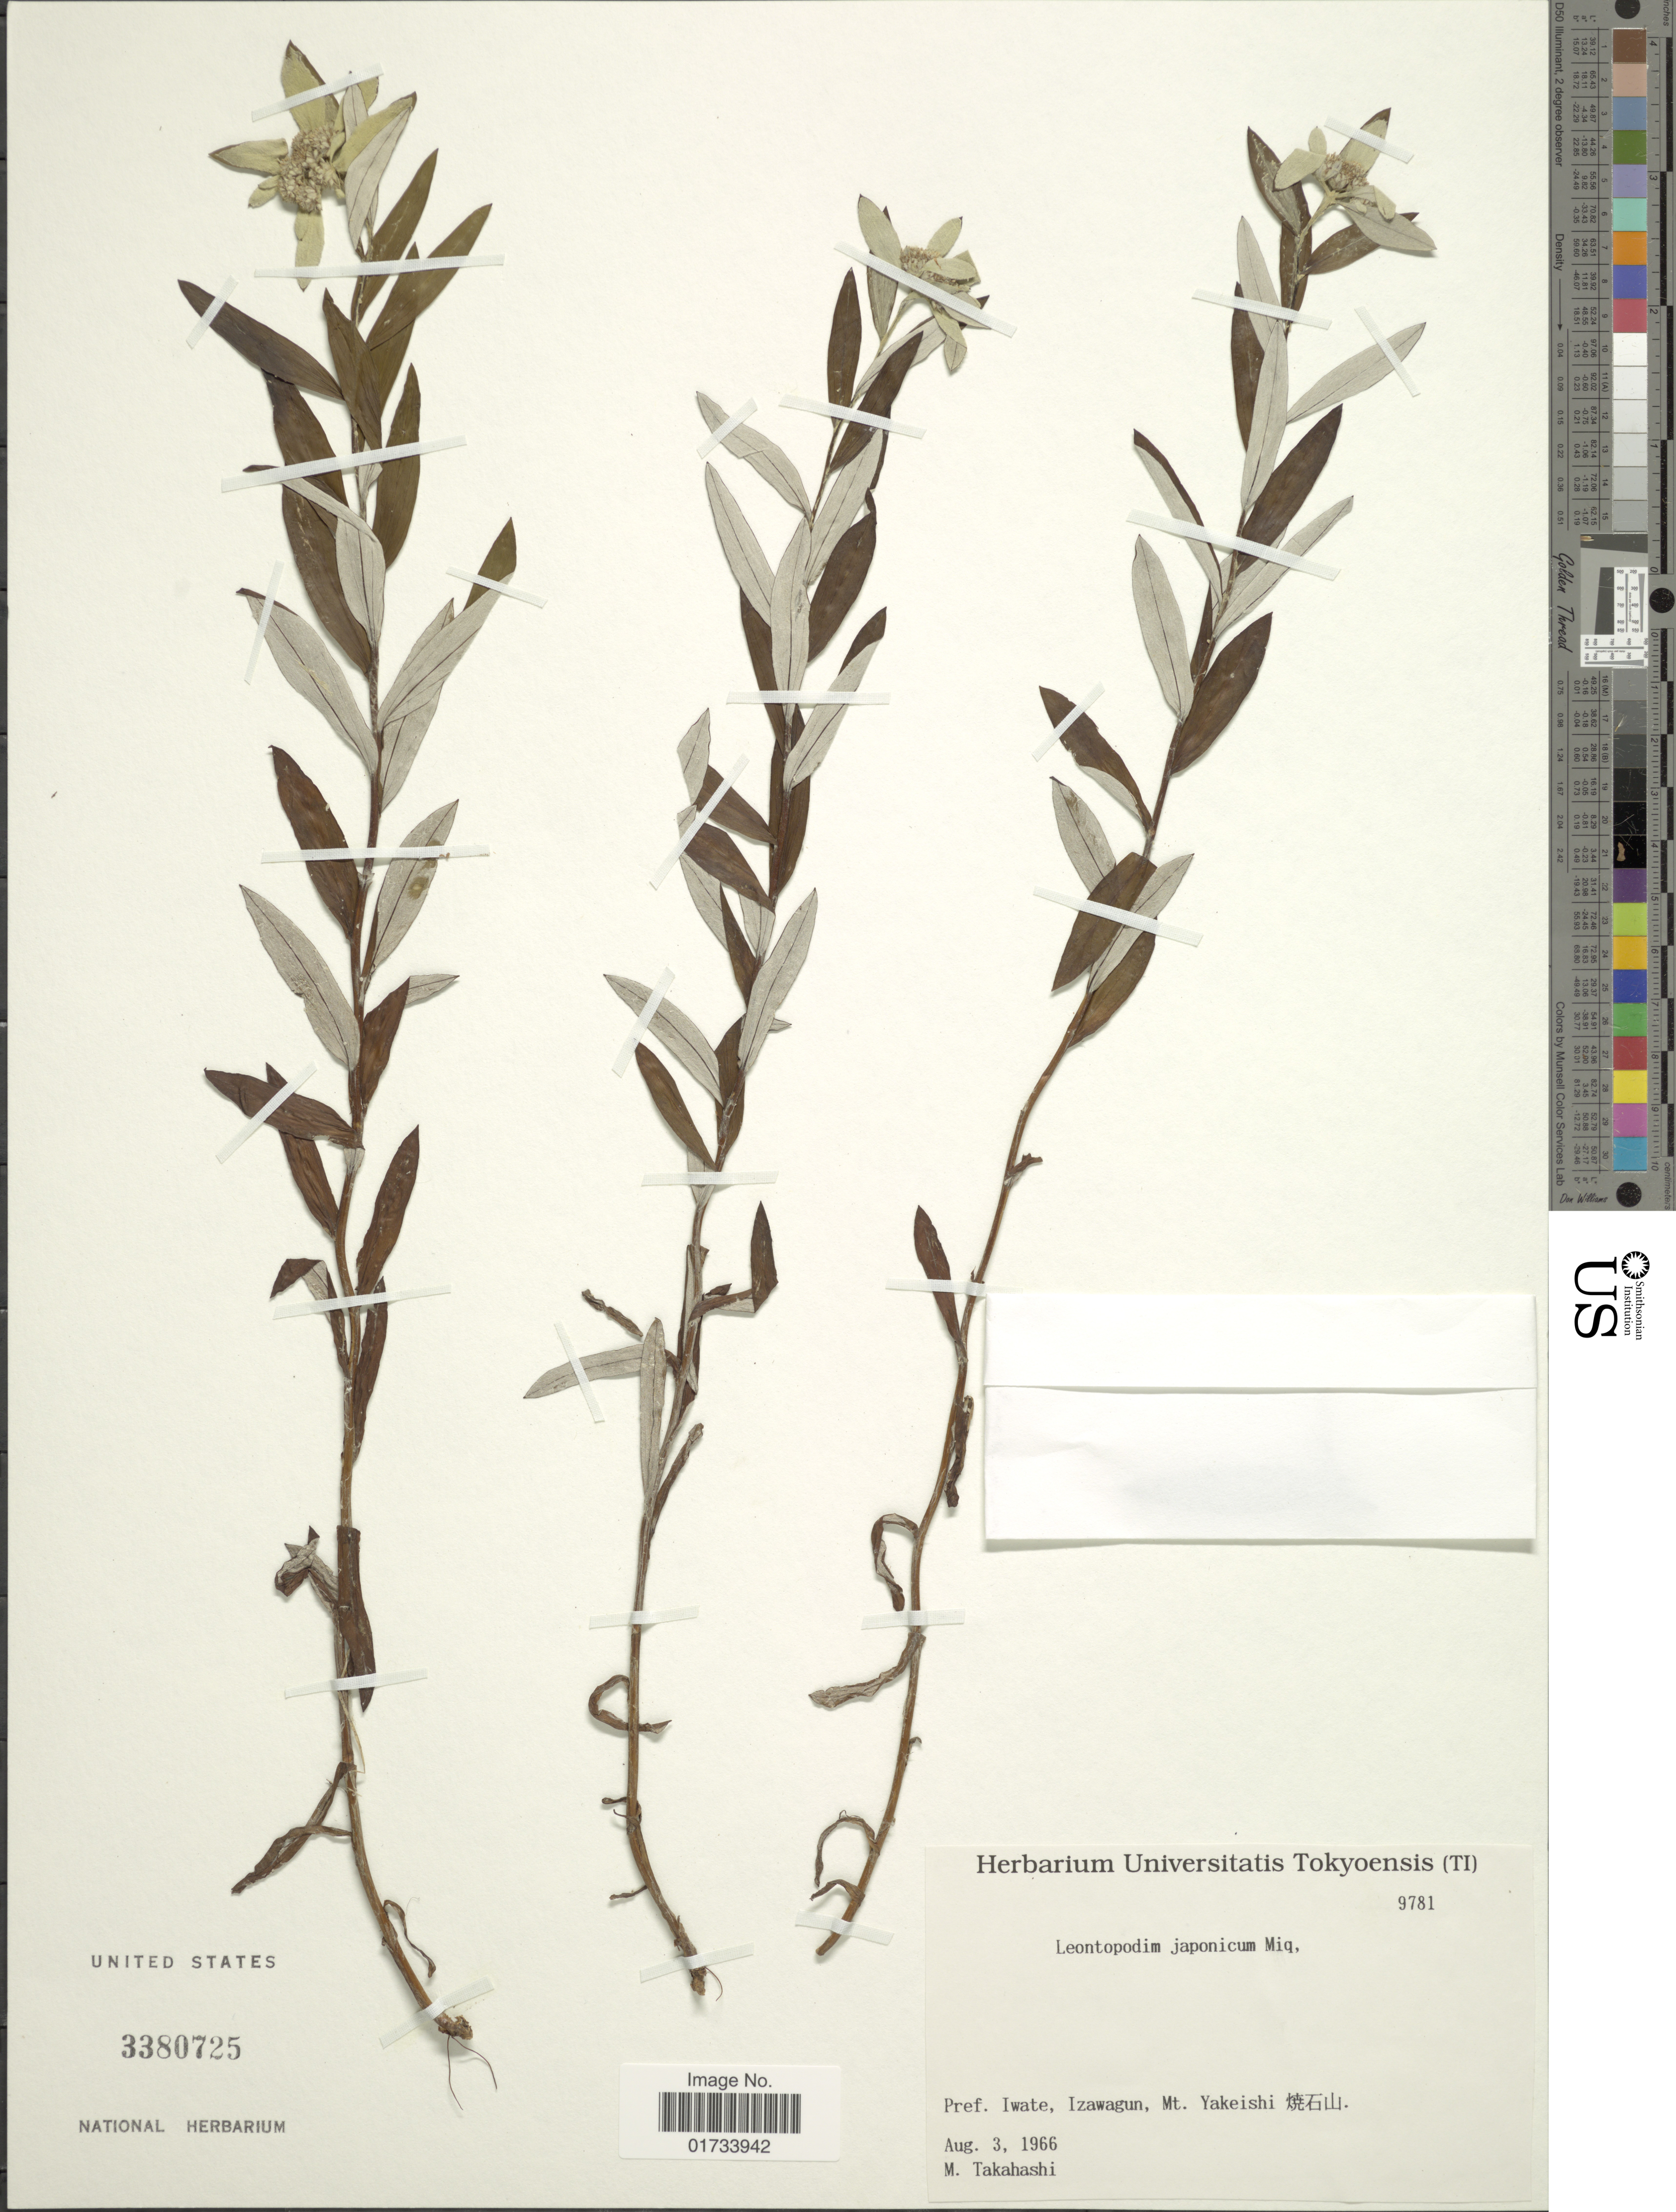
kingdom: Plantae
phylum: Tracheophyta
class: Magnoliopsida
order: Asterales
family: Asteraceae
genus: Leontopodium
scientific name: Leontopodium japonicum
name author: Miq.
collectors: M. Takahashi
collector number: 9781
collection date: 1966-08-03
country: Japan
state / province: Iwate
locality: Izawagun, Mt. Yakeishi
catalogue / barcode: US 33080725